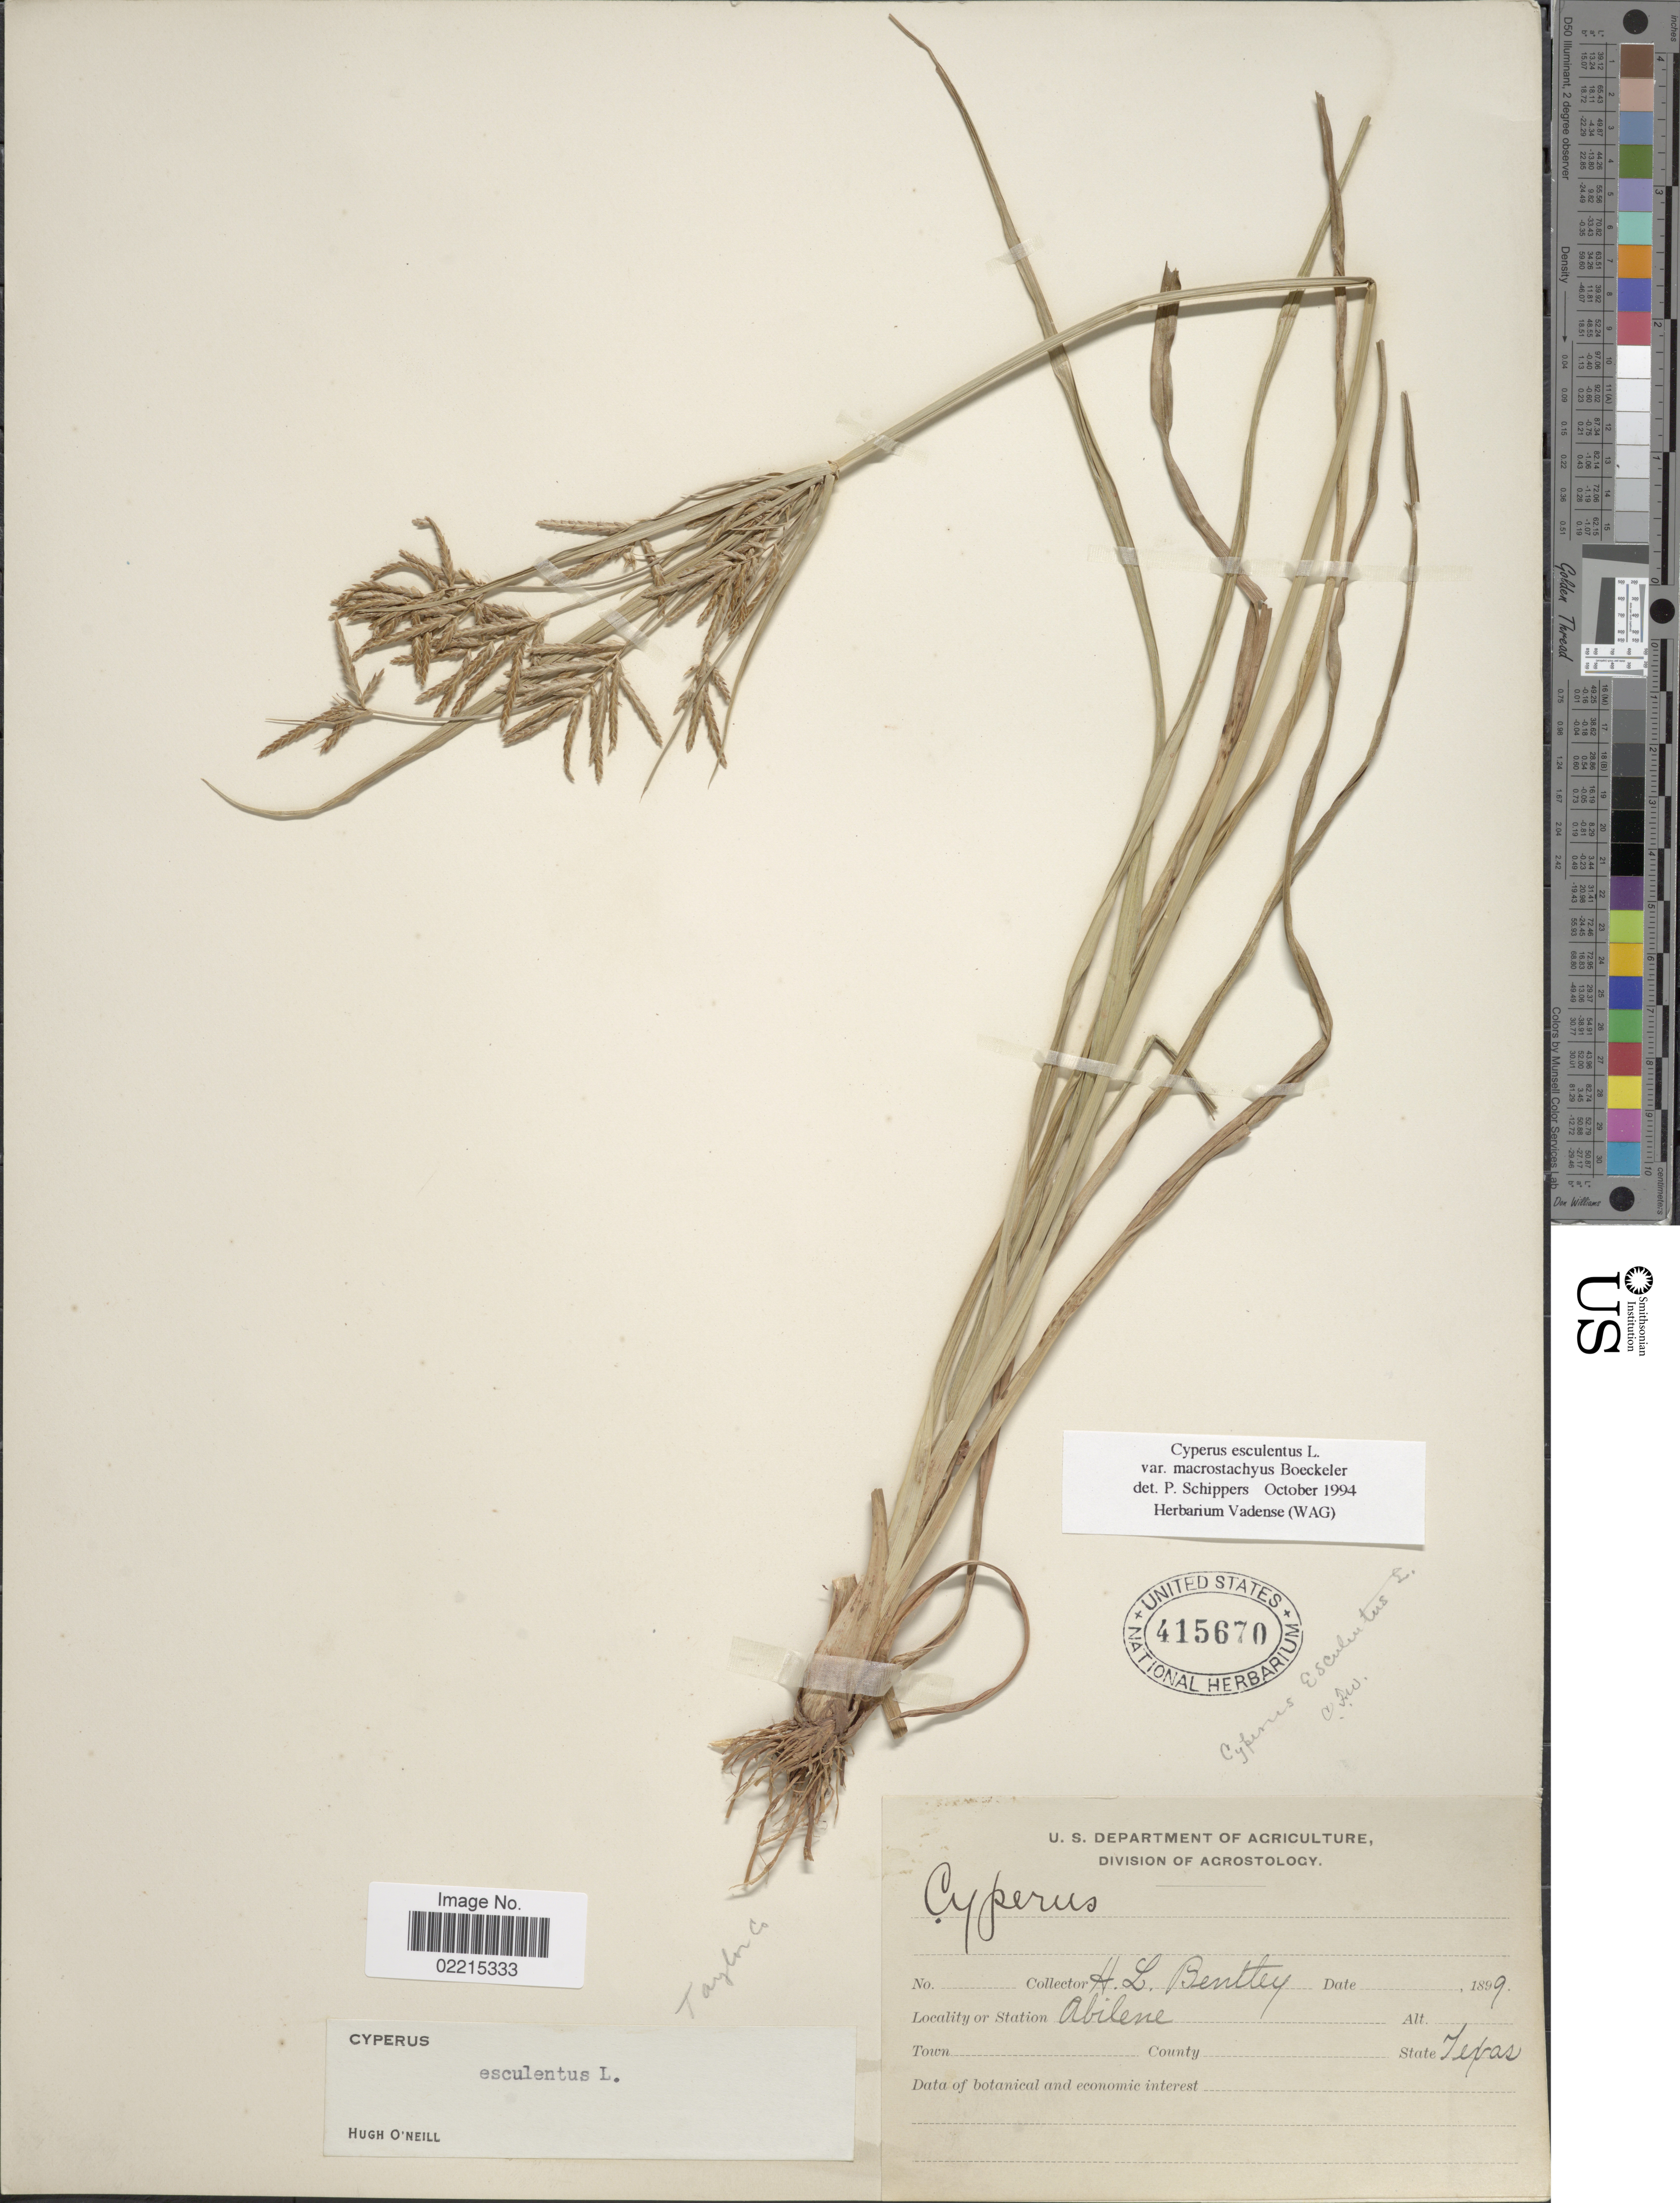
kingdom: Plantae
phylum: Tracheophyta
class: Liliopsida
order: Poales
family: Cyperaceae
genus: Cyperus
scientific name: Cyperus esculentus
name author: L.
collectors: H. Bentley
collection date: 1889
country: United States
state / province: Texas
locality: Abilene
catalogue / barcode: US 415670